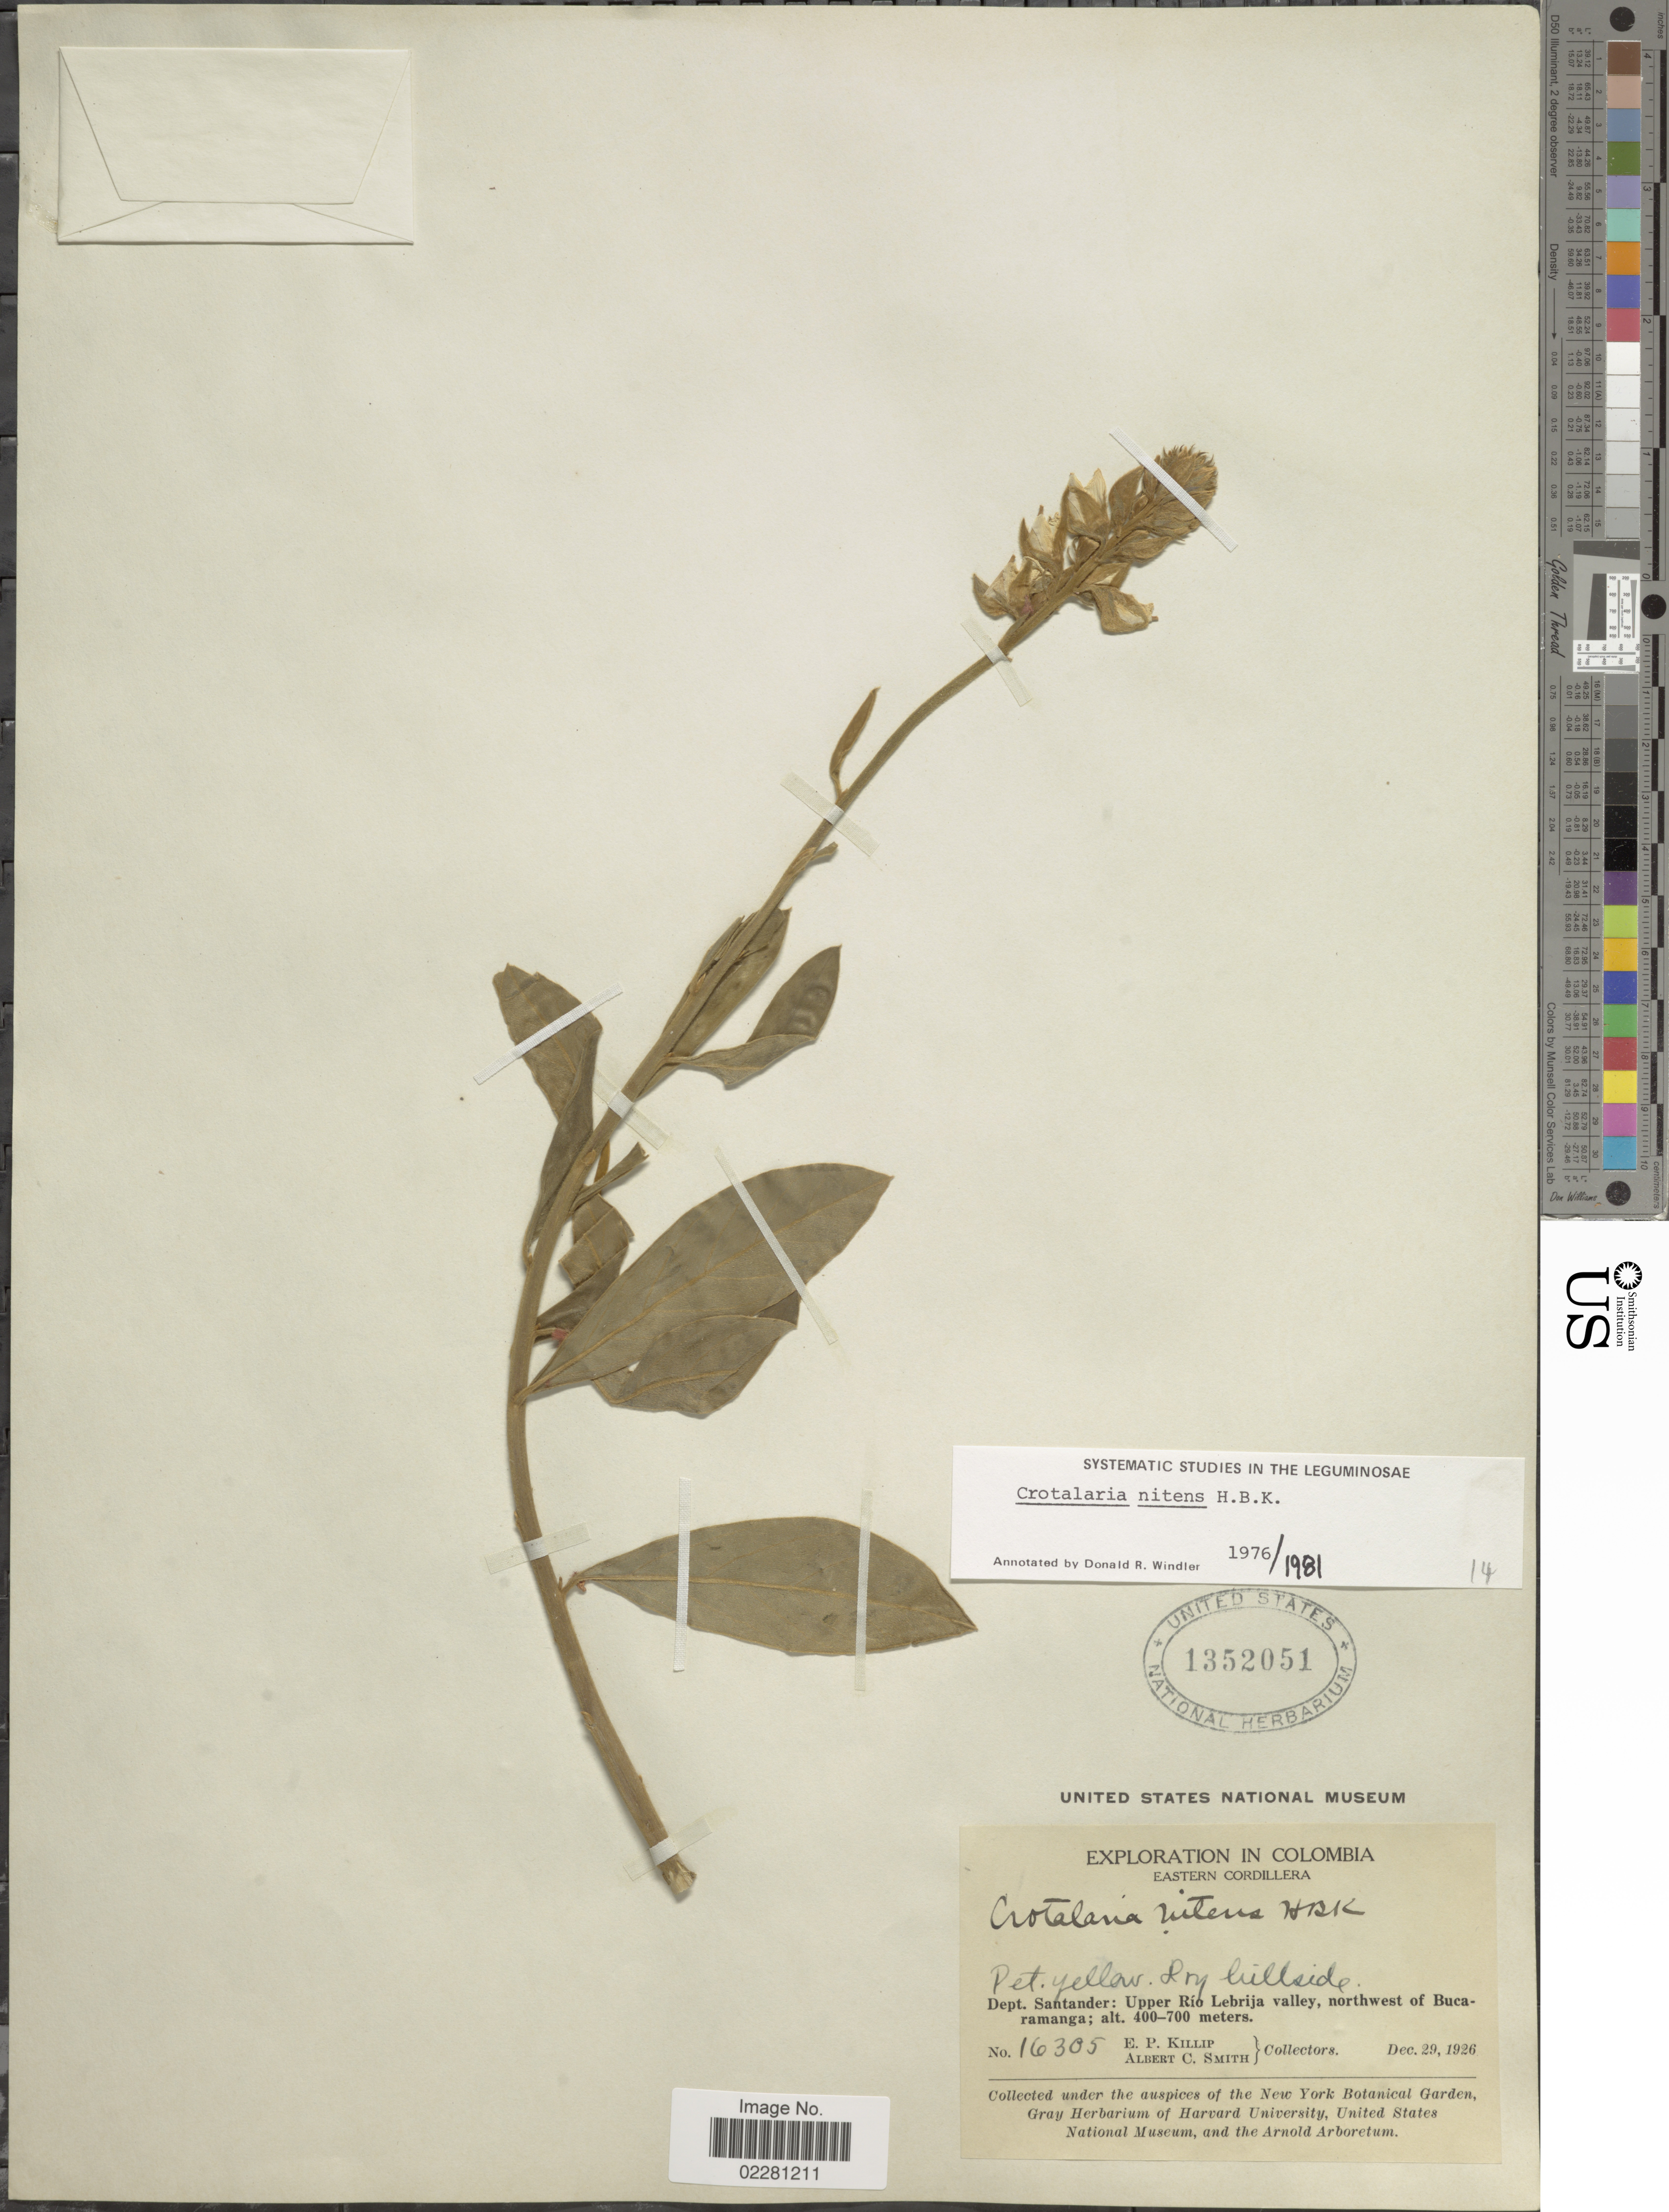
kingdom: Plantae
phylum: Tracheophyta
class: Magnoliopsida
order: Fabales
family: Fabaceae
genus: Crotalaria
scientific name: Crotalaria nitens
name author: Kunth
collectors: E. P. Killip & A. C. Smith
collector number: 16305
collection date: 1926-12-29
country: Colombia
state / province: Santander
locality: Eastern Cordillera, Upper Rio Lebrija Valley, northwest of Bucaramanga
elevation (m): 400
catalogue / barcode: US 1352051